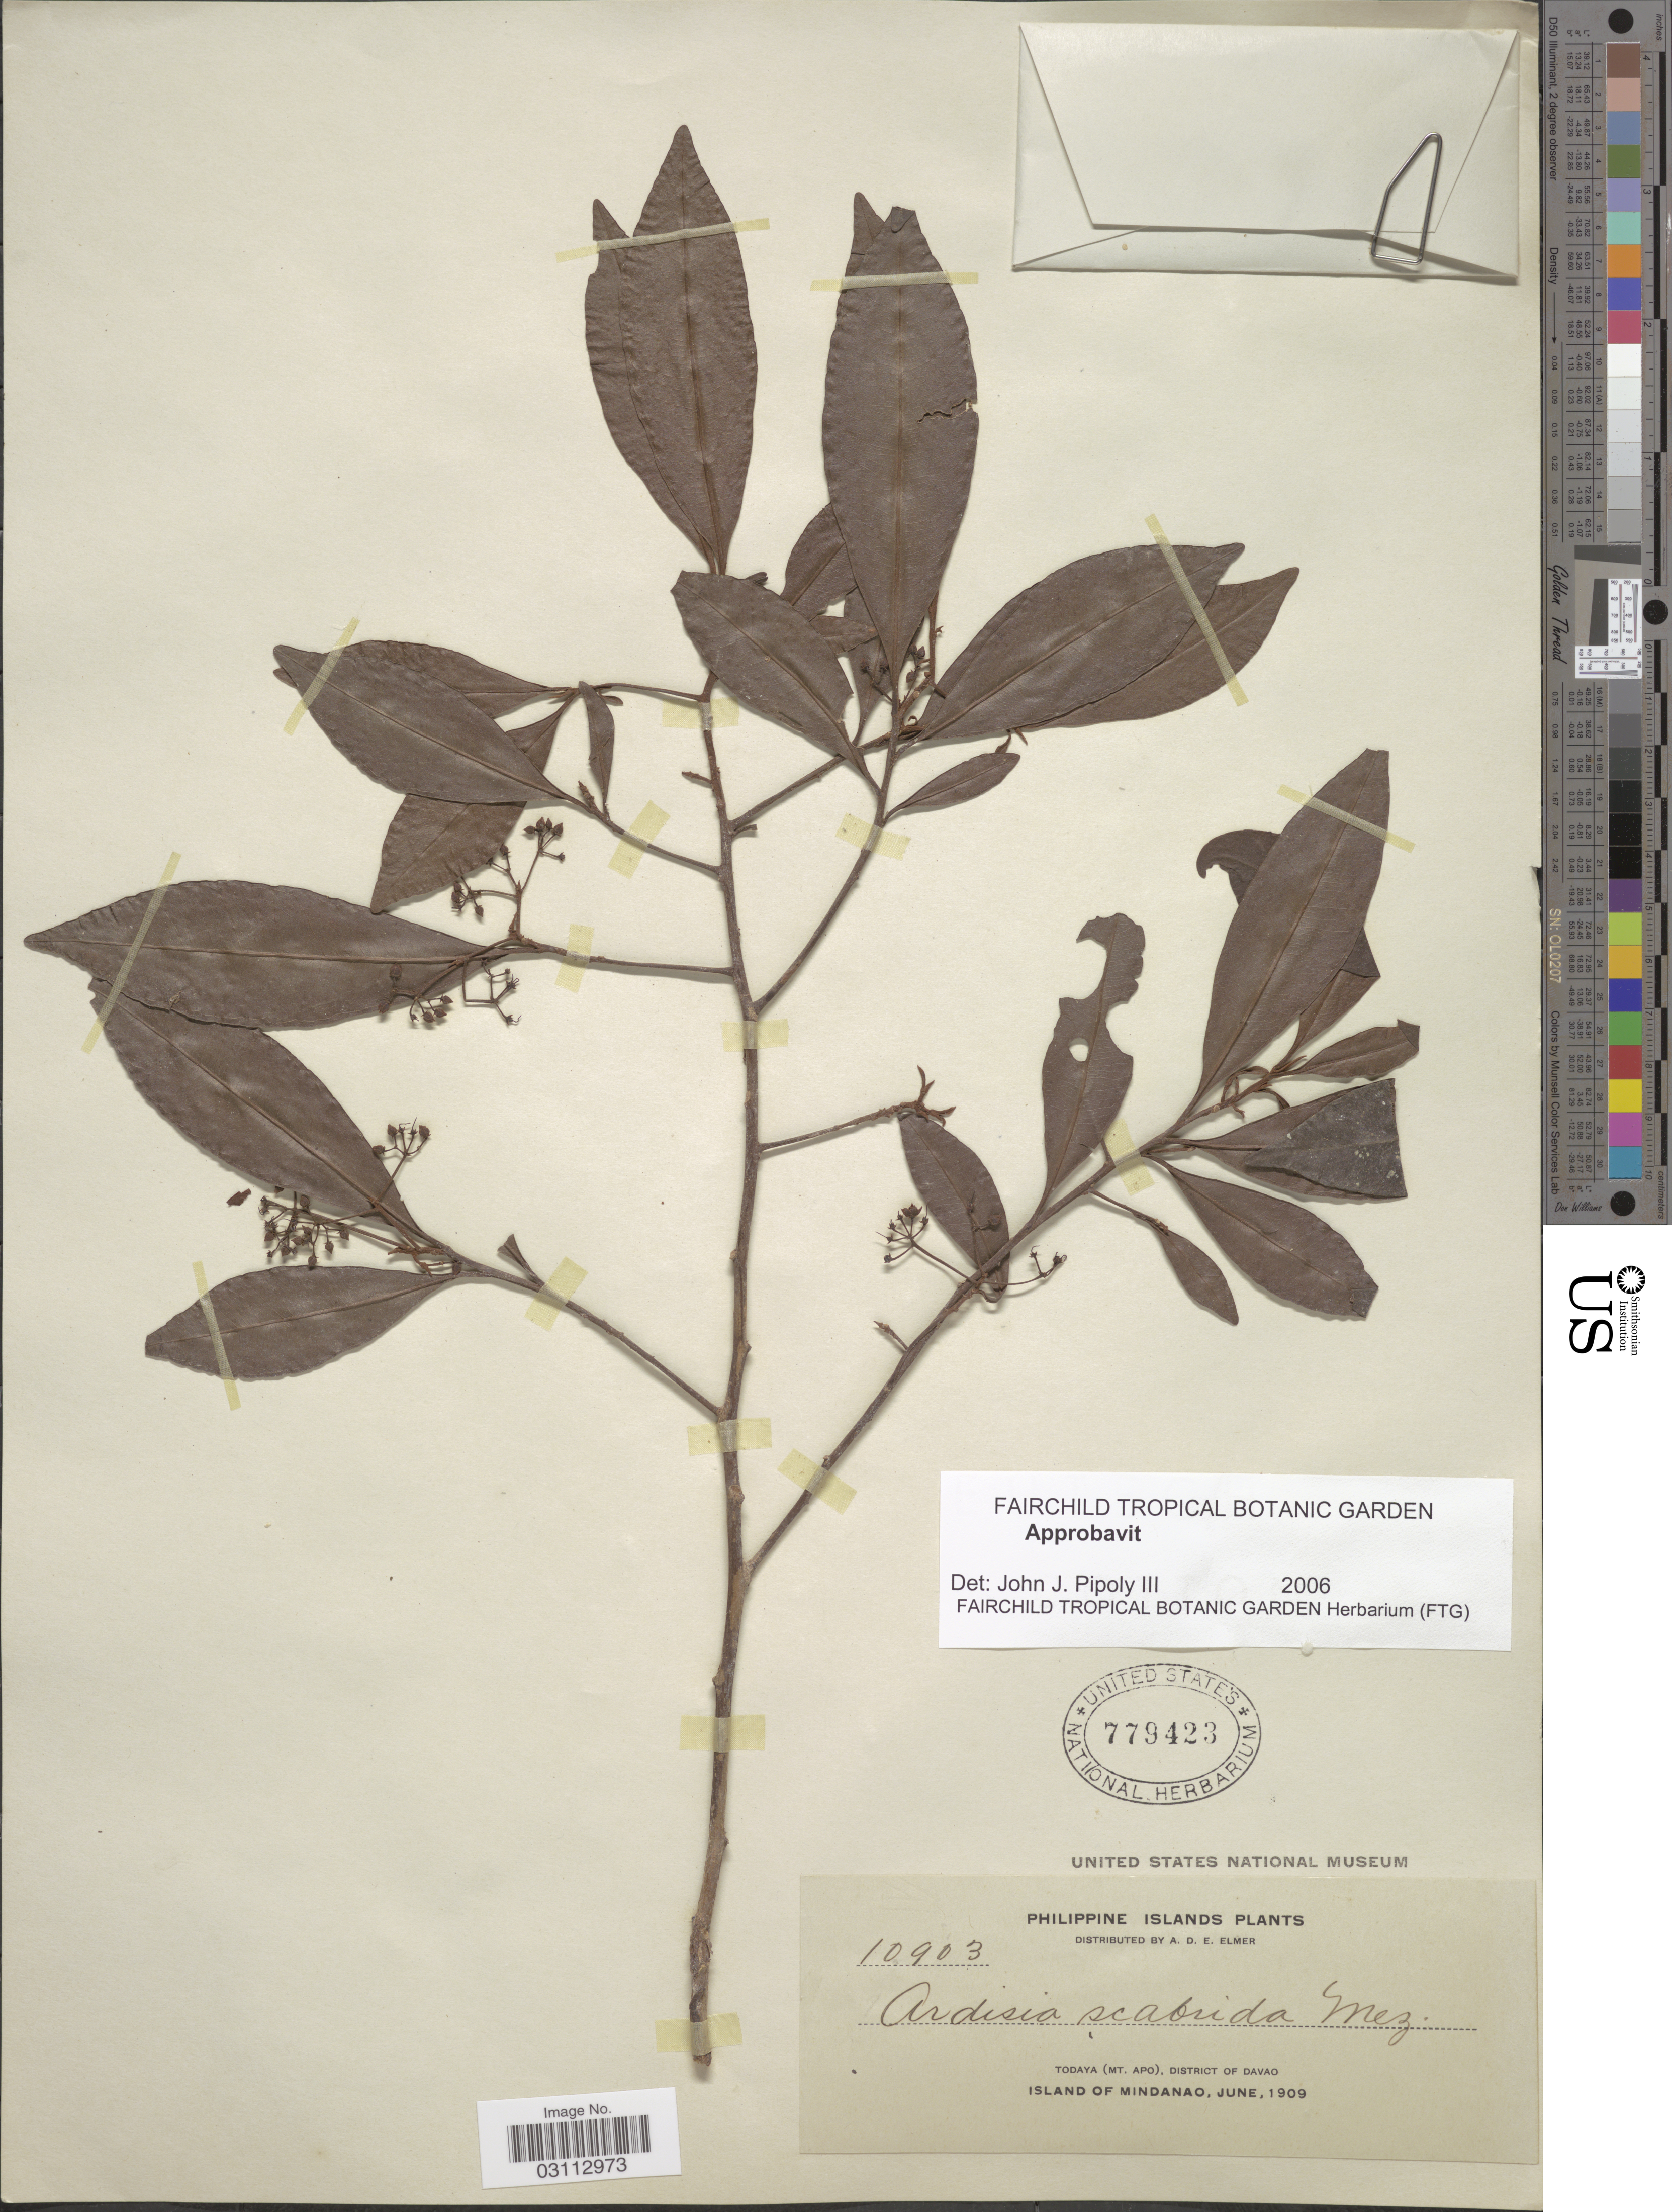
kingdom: Plantae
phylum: Tracheophyta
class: Magnoliopsida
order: Ericales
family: Primulaceae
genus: Ardisia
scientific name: Ardisia scabrida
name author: Mez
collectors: A. D. E. Elmer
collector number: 10903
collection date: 1909-06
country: Philippines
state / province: Davao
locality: Todaya (Mt. Apo), District of Davao.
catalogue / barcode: US 779423